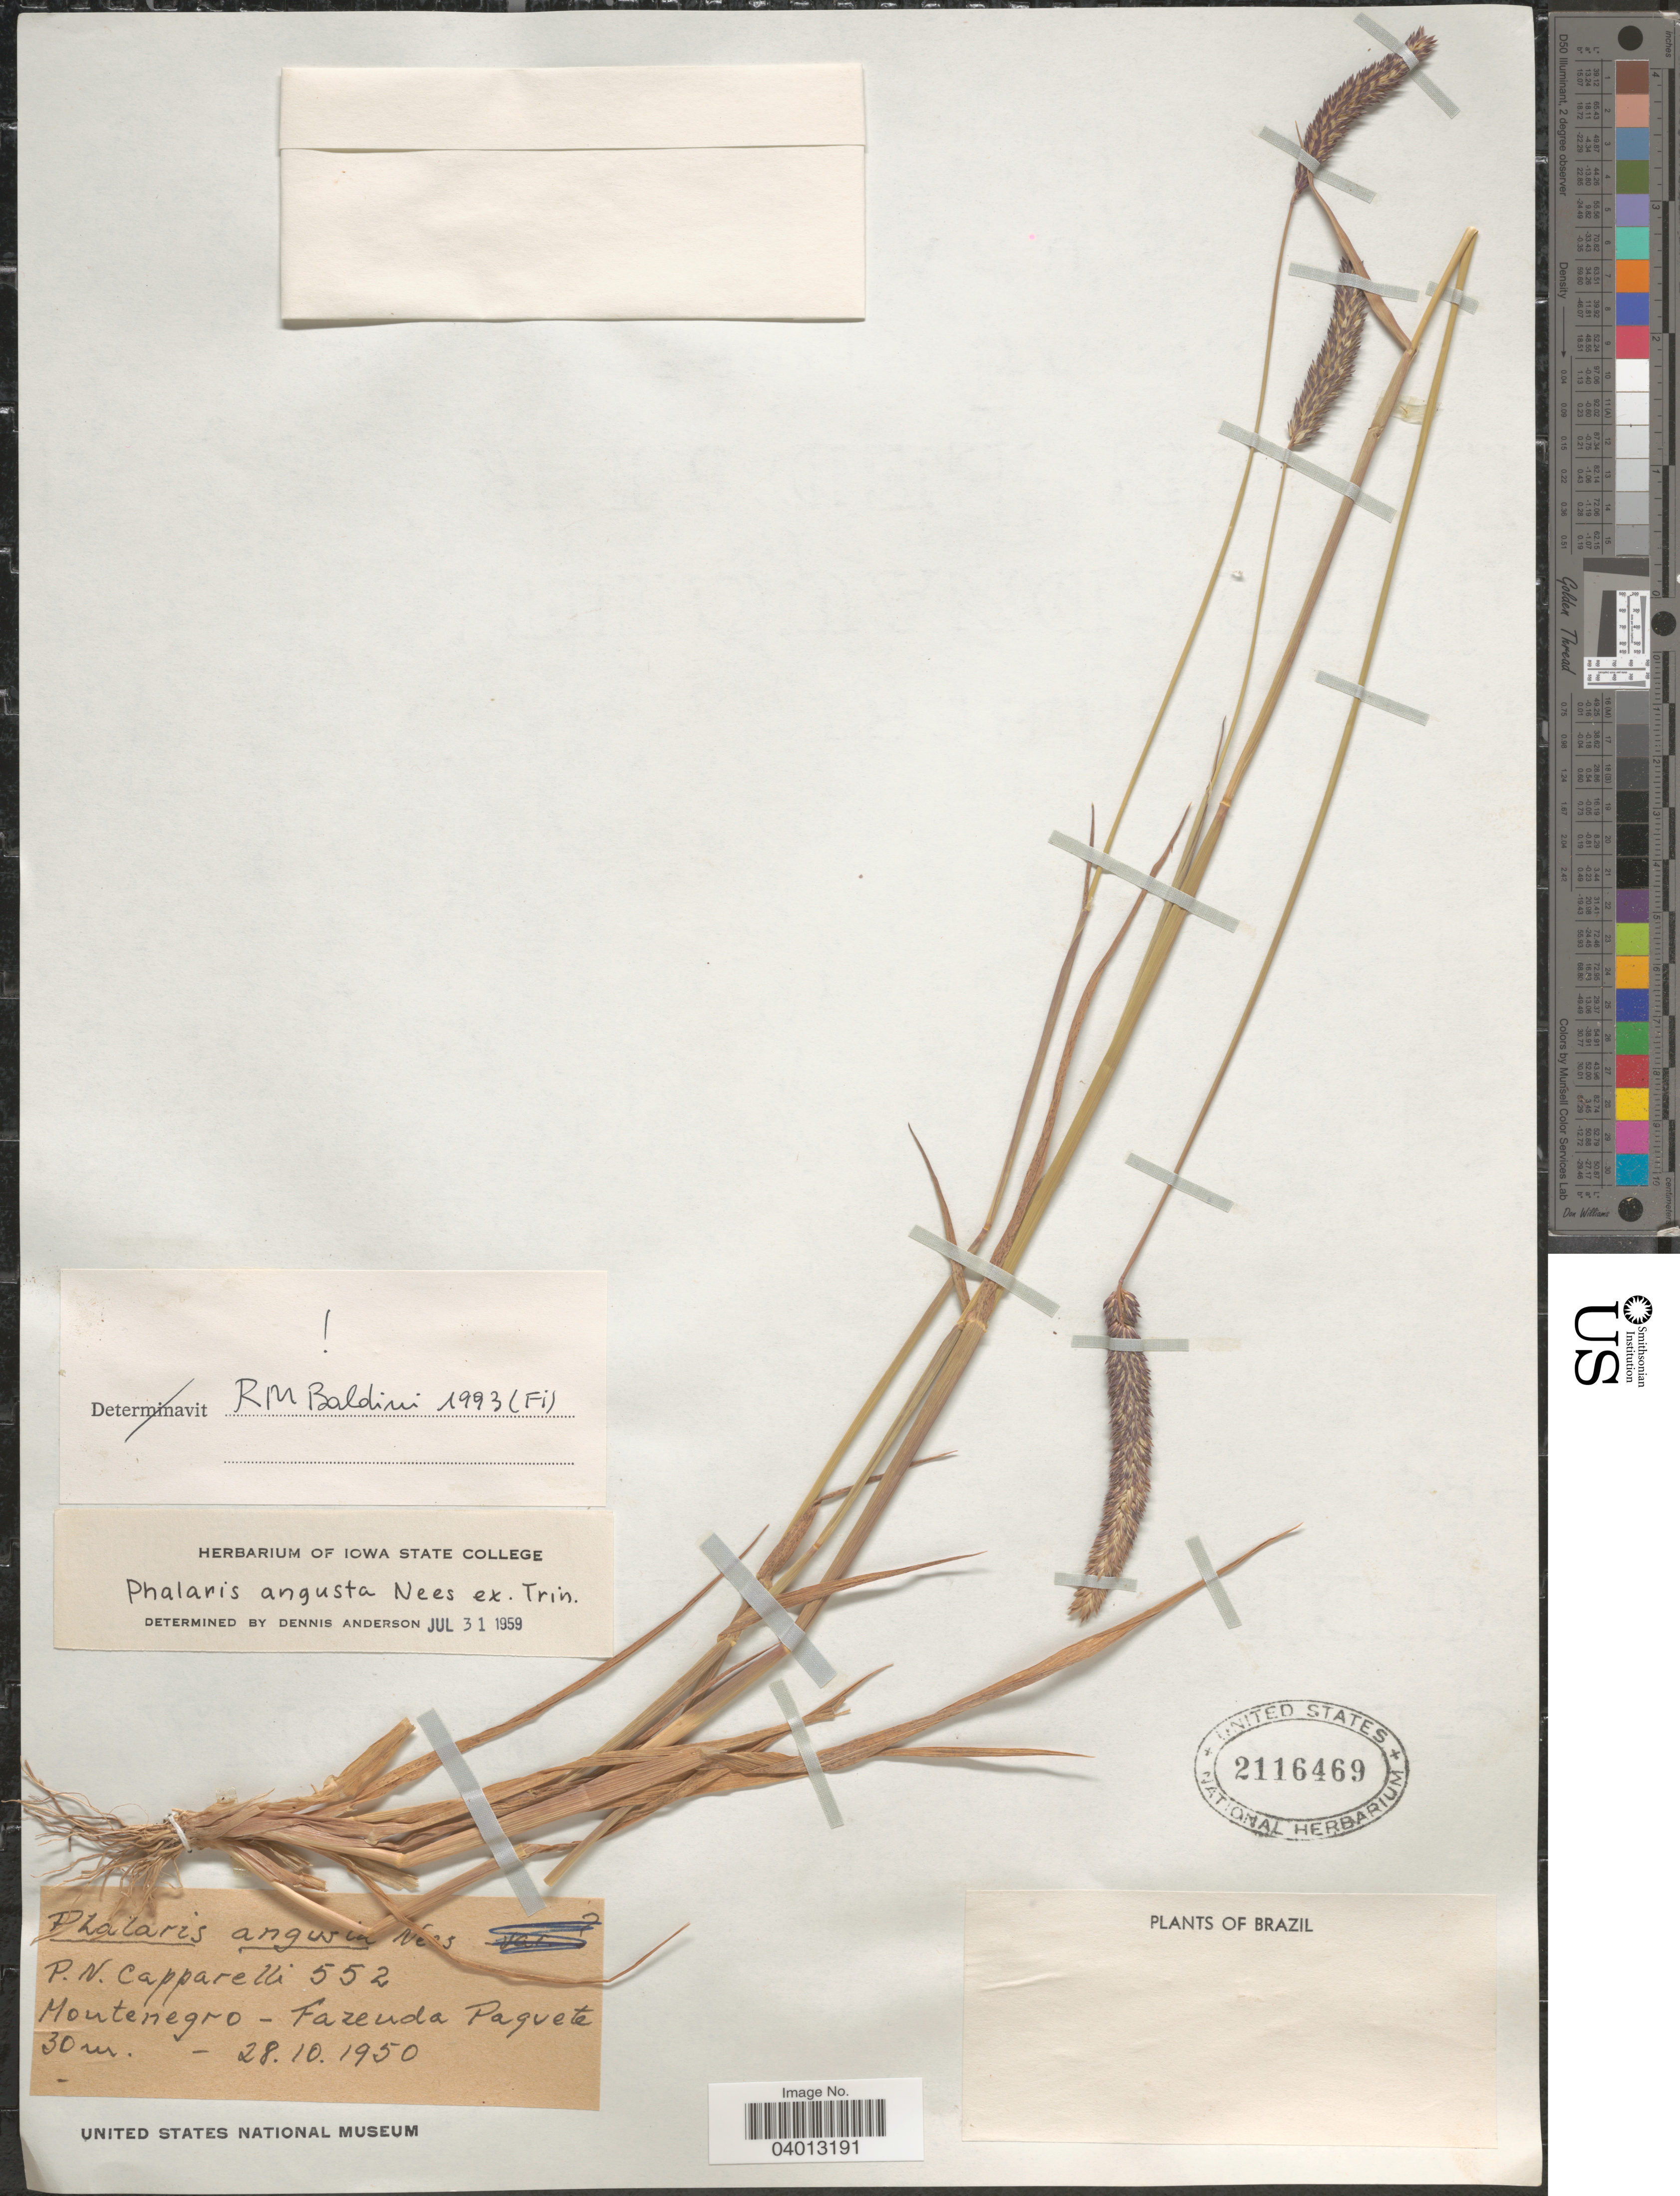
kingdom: Plantae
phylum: Tracheophyta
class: Liliopsida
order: Poales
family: Poaceae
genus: Phalaris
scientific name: Phalaris angusta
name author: Nees ex Trin.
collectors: P. Capparelli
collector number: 552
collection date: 1950-10-28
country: Montenegro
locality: Fazenda Paquete.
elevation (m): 30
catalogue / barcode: US 2116469